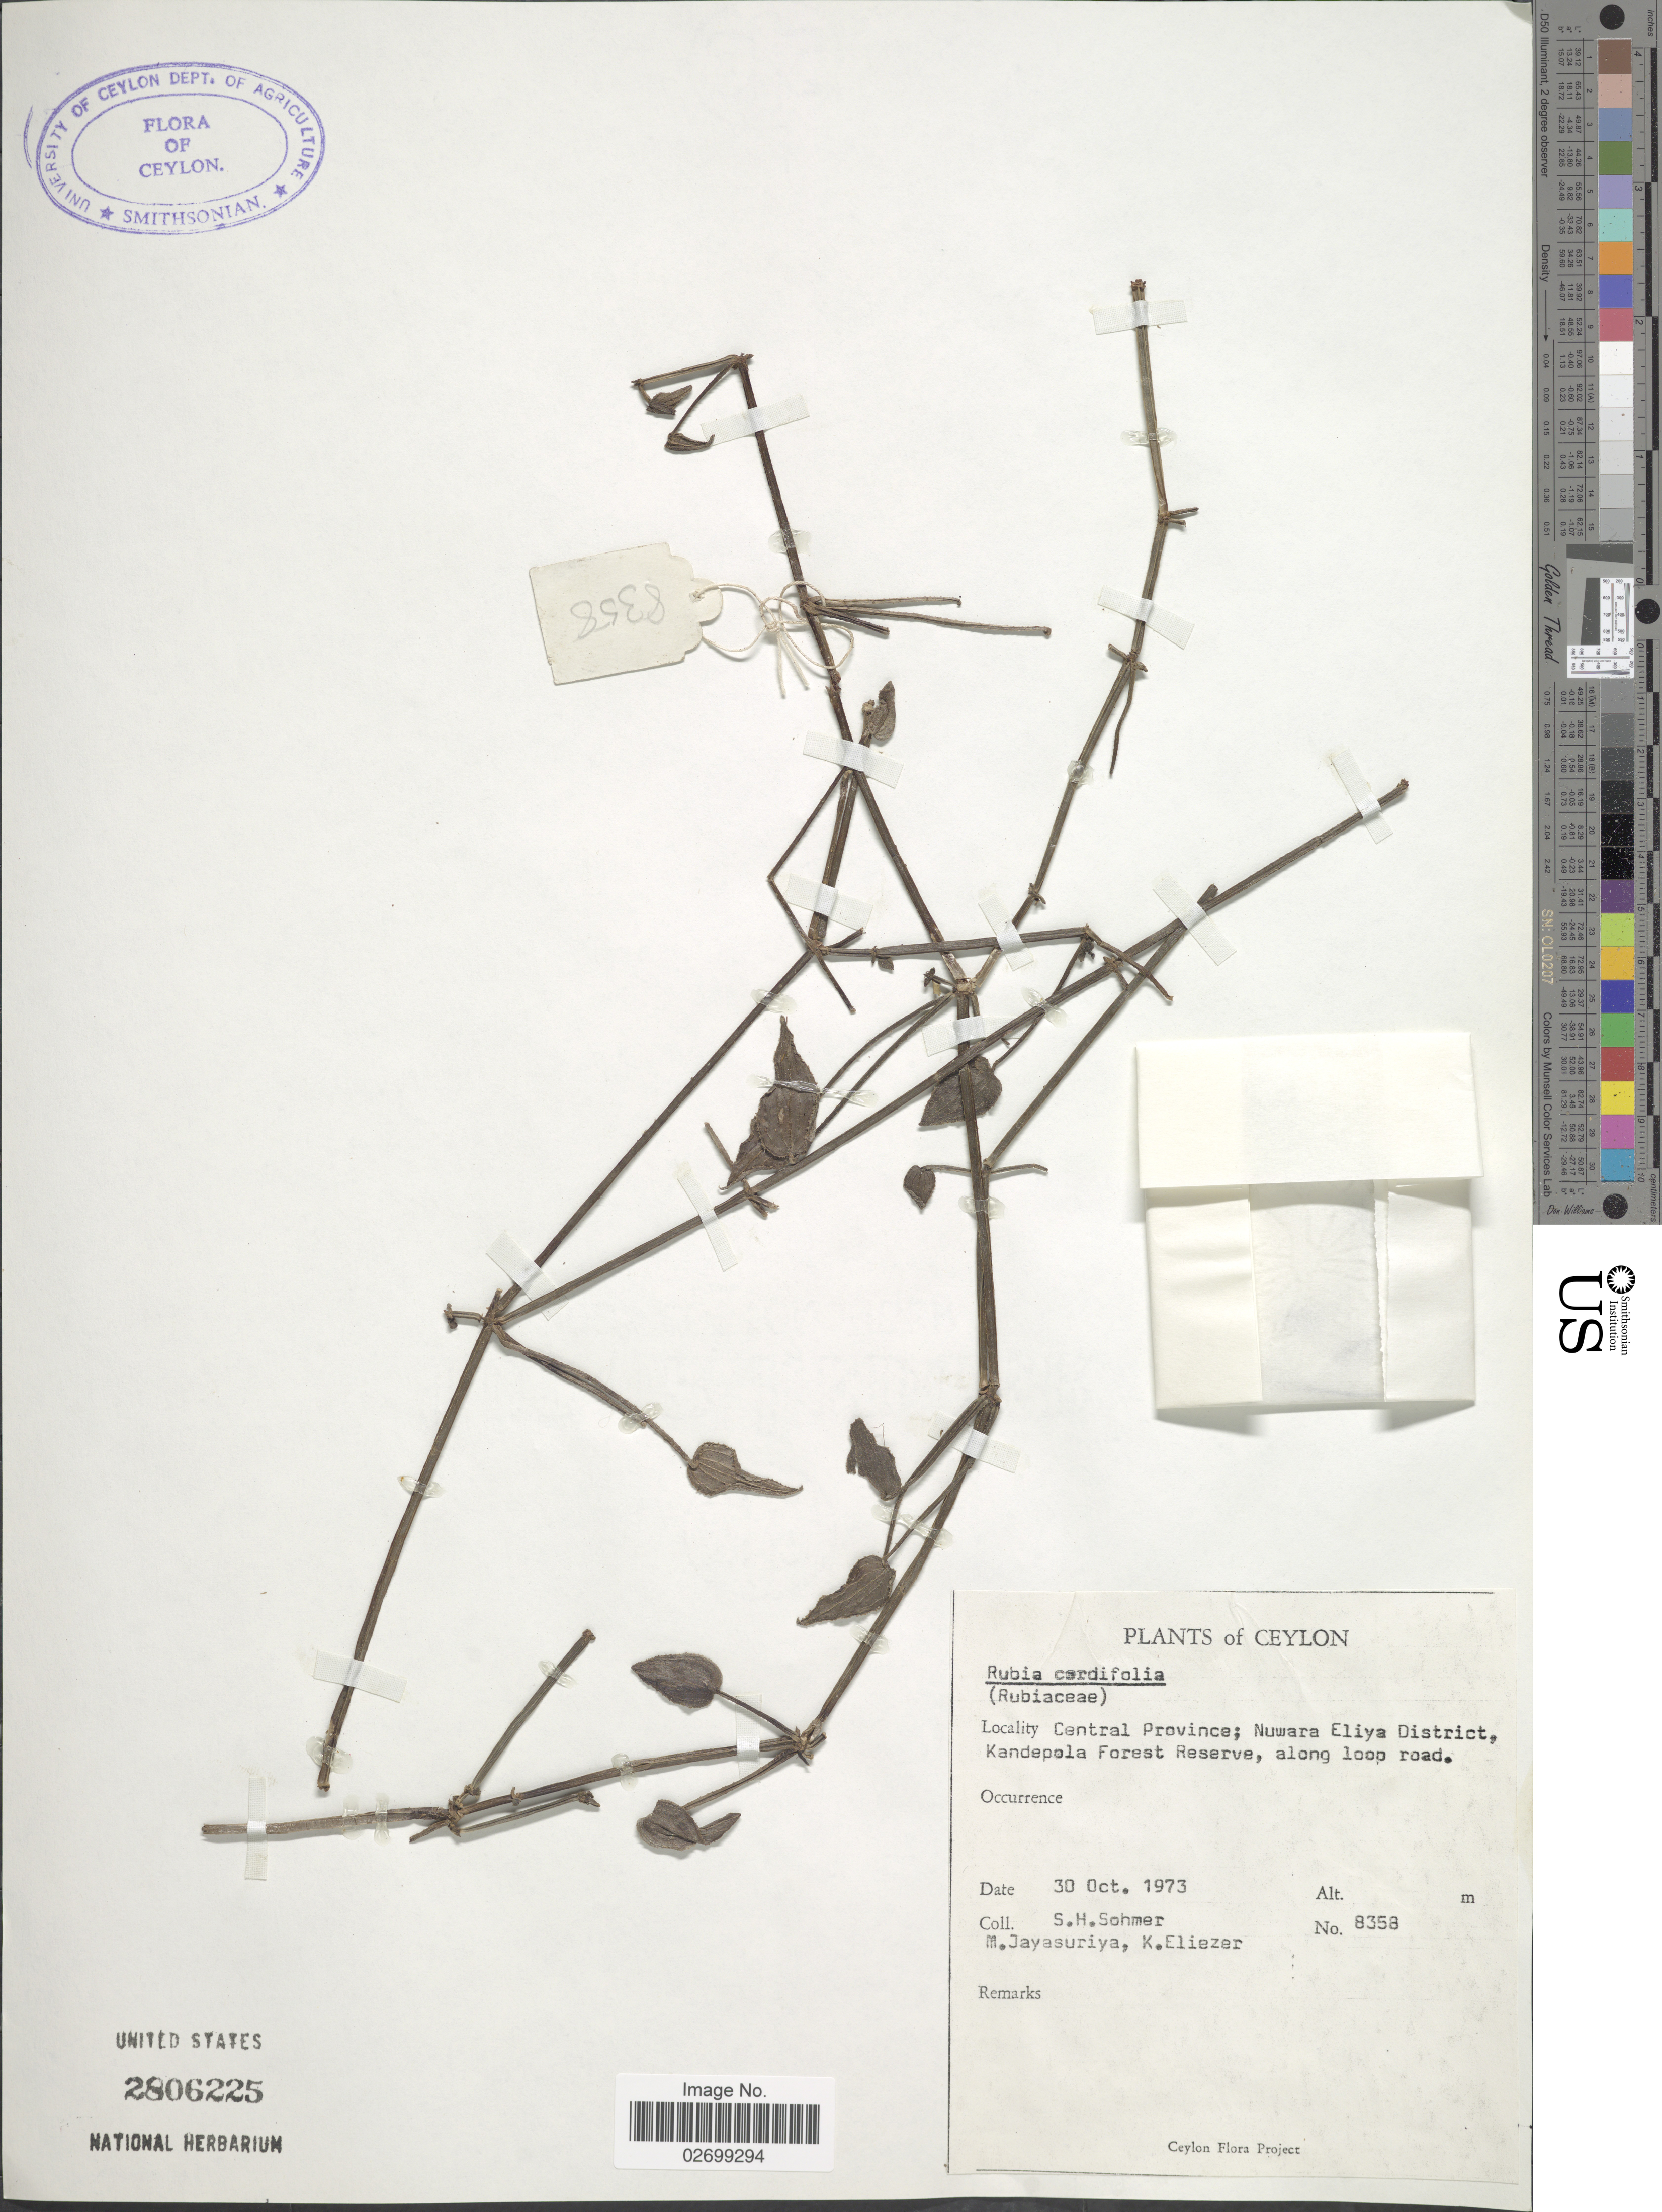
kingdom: Plantae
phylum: Tracheophyta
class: Magnoliopsida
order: Gentianales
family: Rubiaceae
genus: Rubia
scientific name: Rubia cordifolia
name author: L.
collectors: S. H. Sohmer, M. Jayasuriya & K. Eliezer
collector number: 8358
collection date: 1973-10-30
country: Sri Lanka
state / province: Central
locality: Ceylon, Nuwara Eliya District, Kandepola Forest Reserve, along loop road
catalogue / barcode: US 2806225